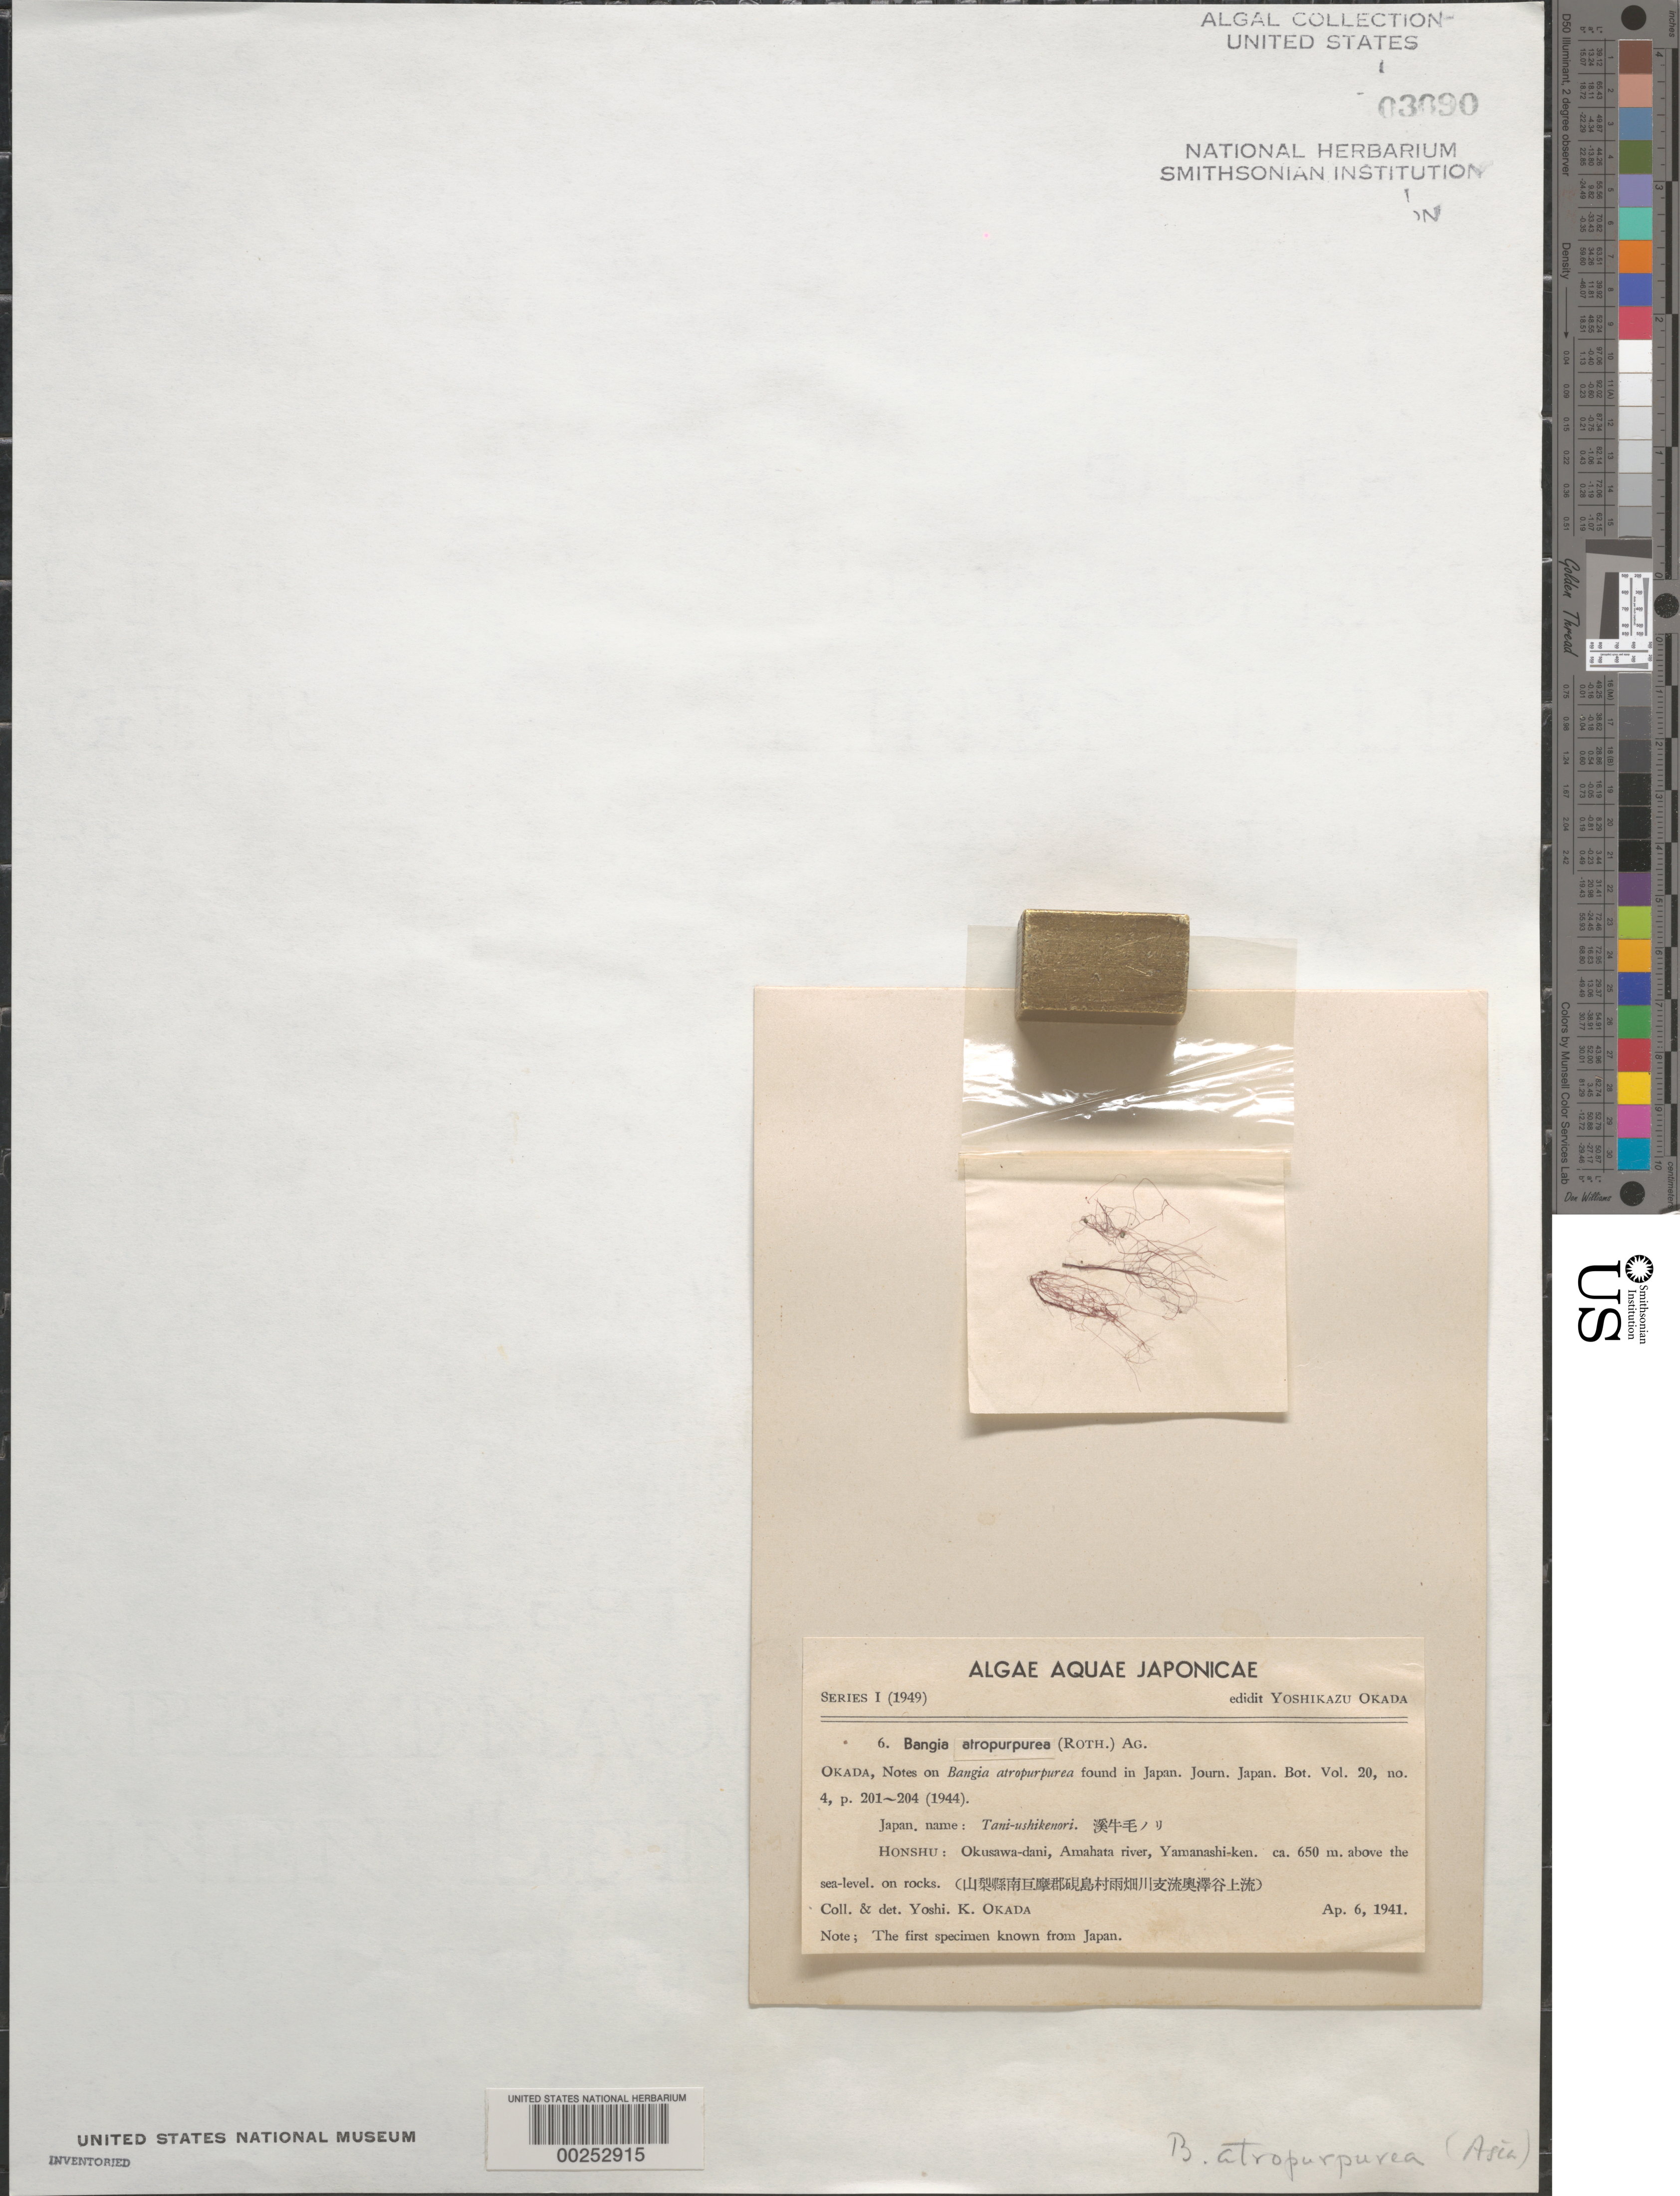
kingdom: Plantae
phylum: Rhodophyta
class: Bangiophyceae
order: Bangiales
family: Bangiaceae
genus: Bangia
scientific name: Bangia atropurpurea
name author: (Mertens ex Roth) C. Agardh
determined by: Okada, Y. K.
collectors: Y. Okada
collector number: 6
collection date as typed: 06 Apr 1944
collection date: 1944-04-06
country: Japan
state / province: Yamanasi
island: Honshu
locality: Okusawa-dani, Amahata River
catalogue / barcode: US 3090